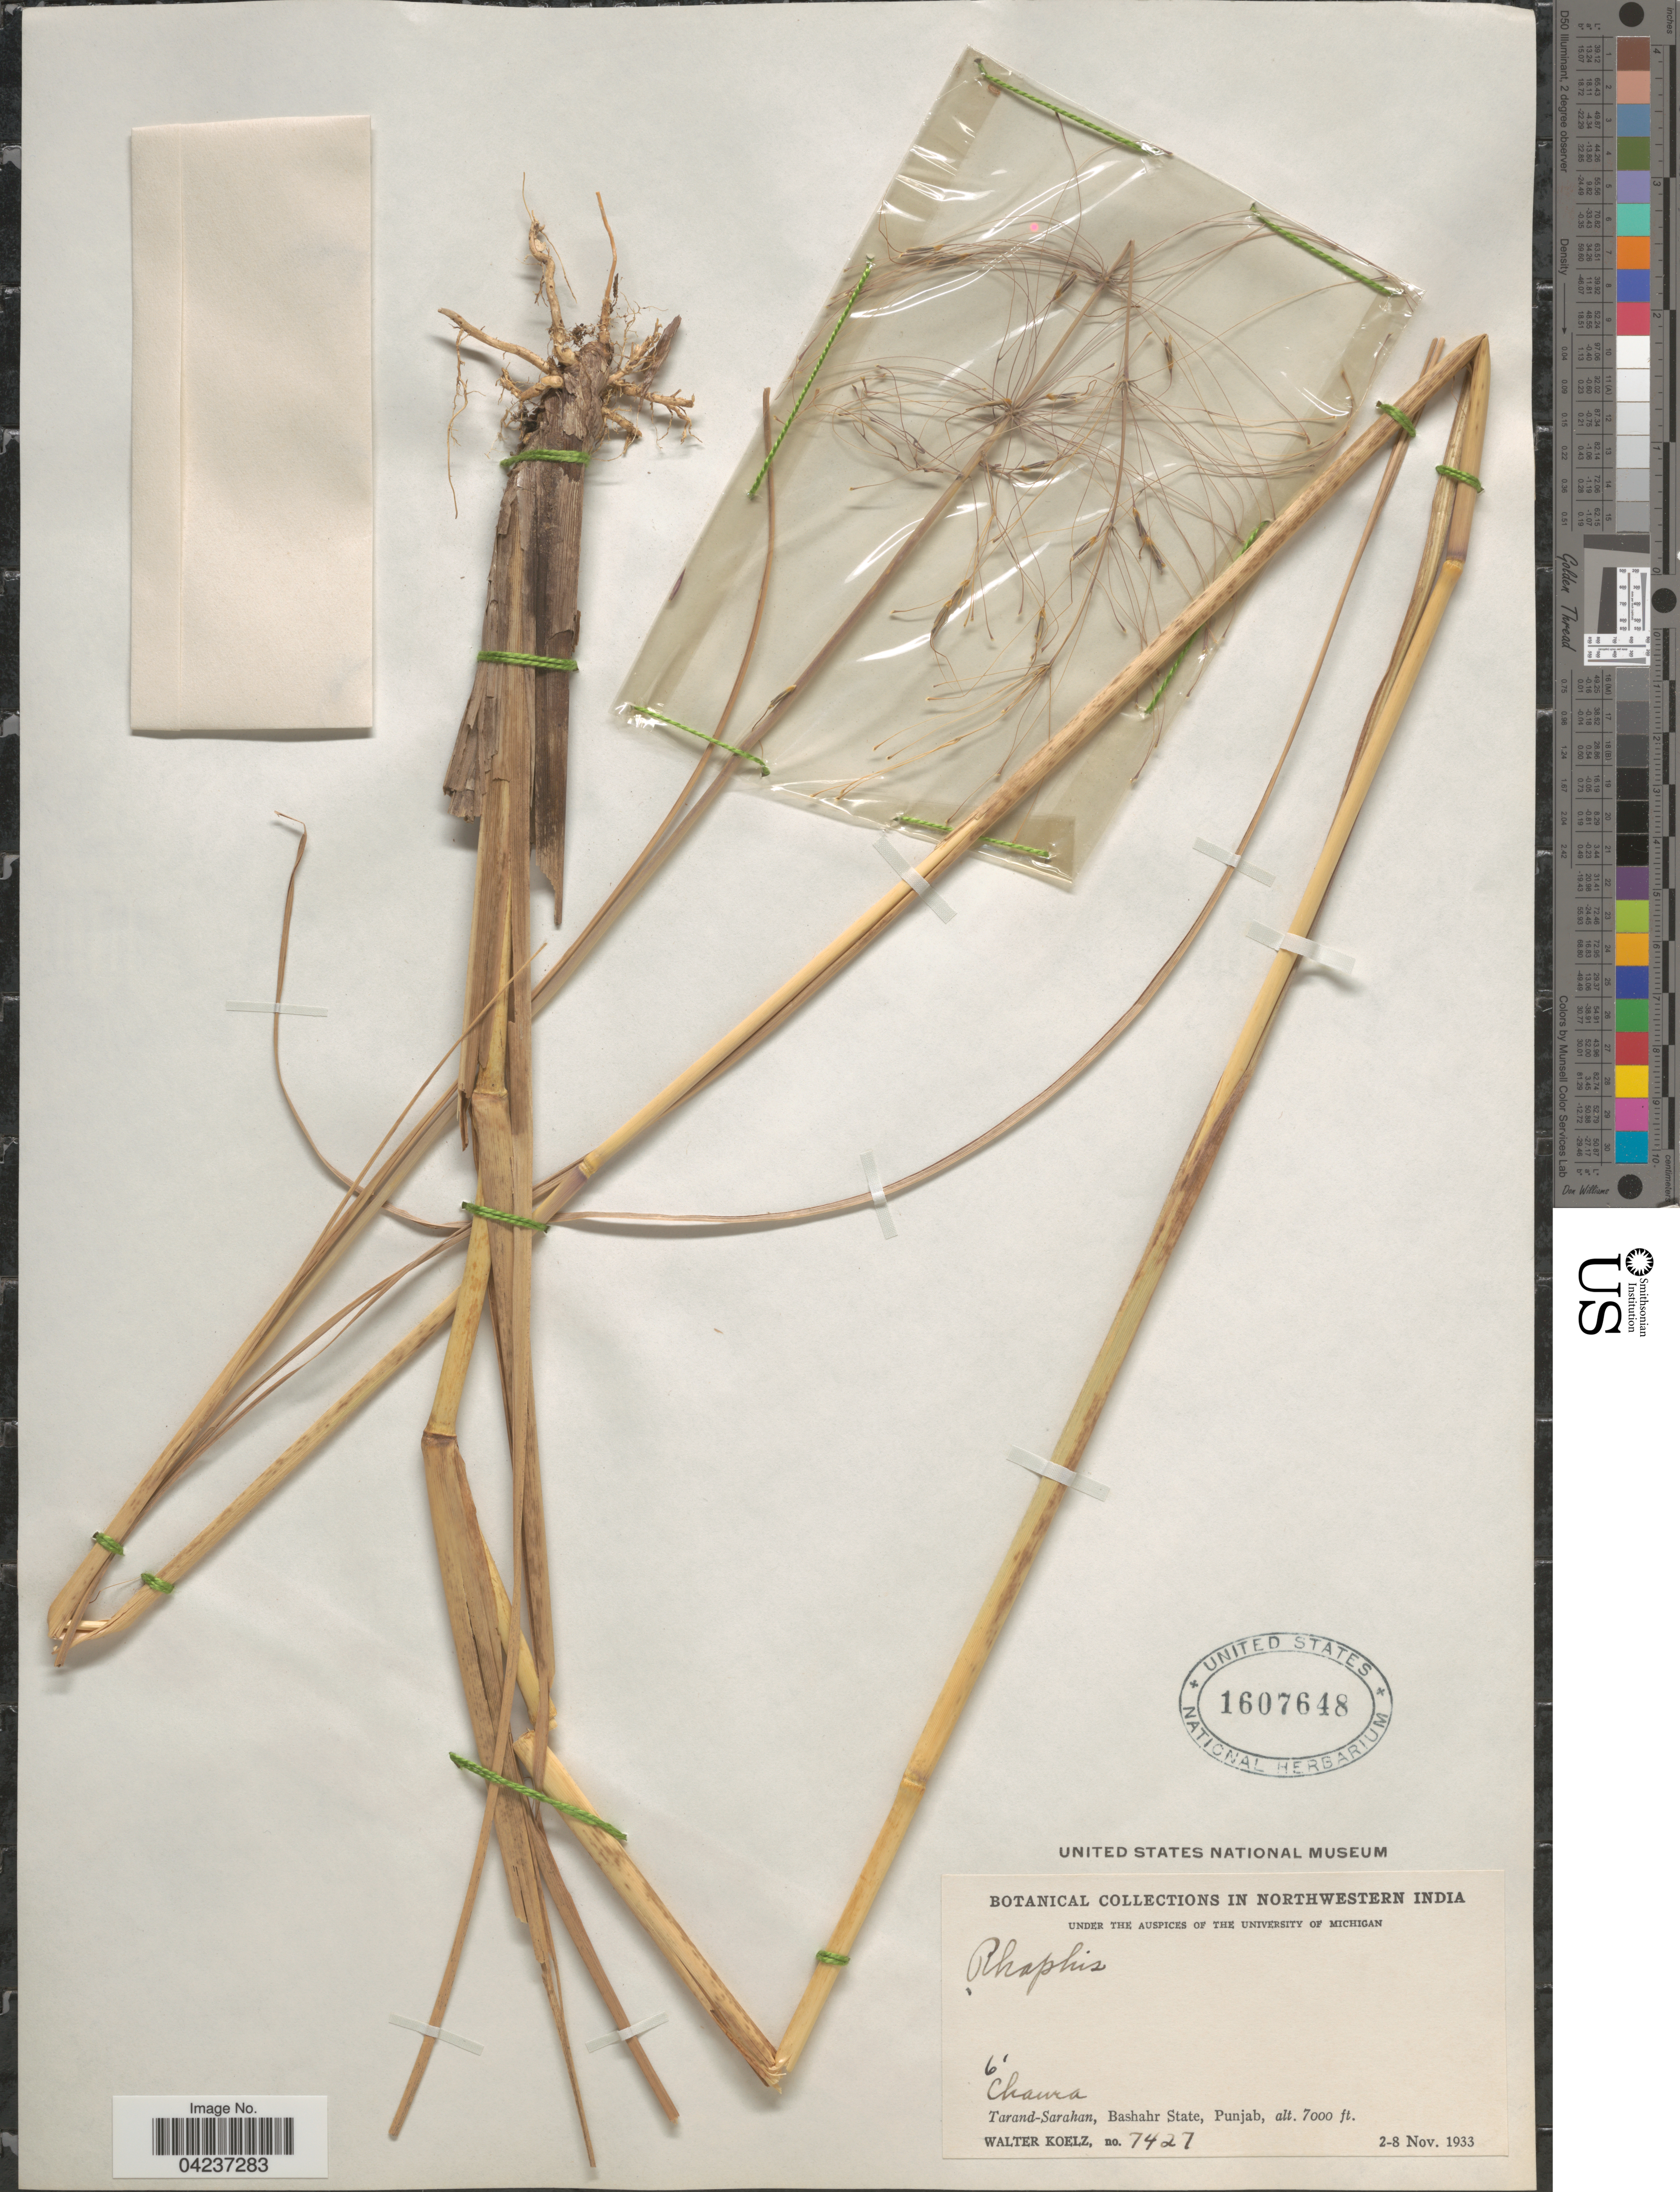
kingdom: Plantae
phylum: Tracheophyta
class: Liliopsida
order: Poales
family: Poaceae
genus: Chrysopogon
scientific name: Chrysopogon nodulibarbis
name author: (Hochst. ex Steud.) Henr.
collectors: W. N. Koelz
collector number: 7427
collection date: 1933-11-02/1933-11-08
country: India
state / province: Punjab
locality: Northwestern India. Tarand-Sarahan, Bashahr State.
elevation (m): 2134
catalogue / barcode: US 1607648